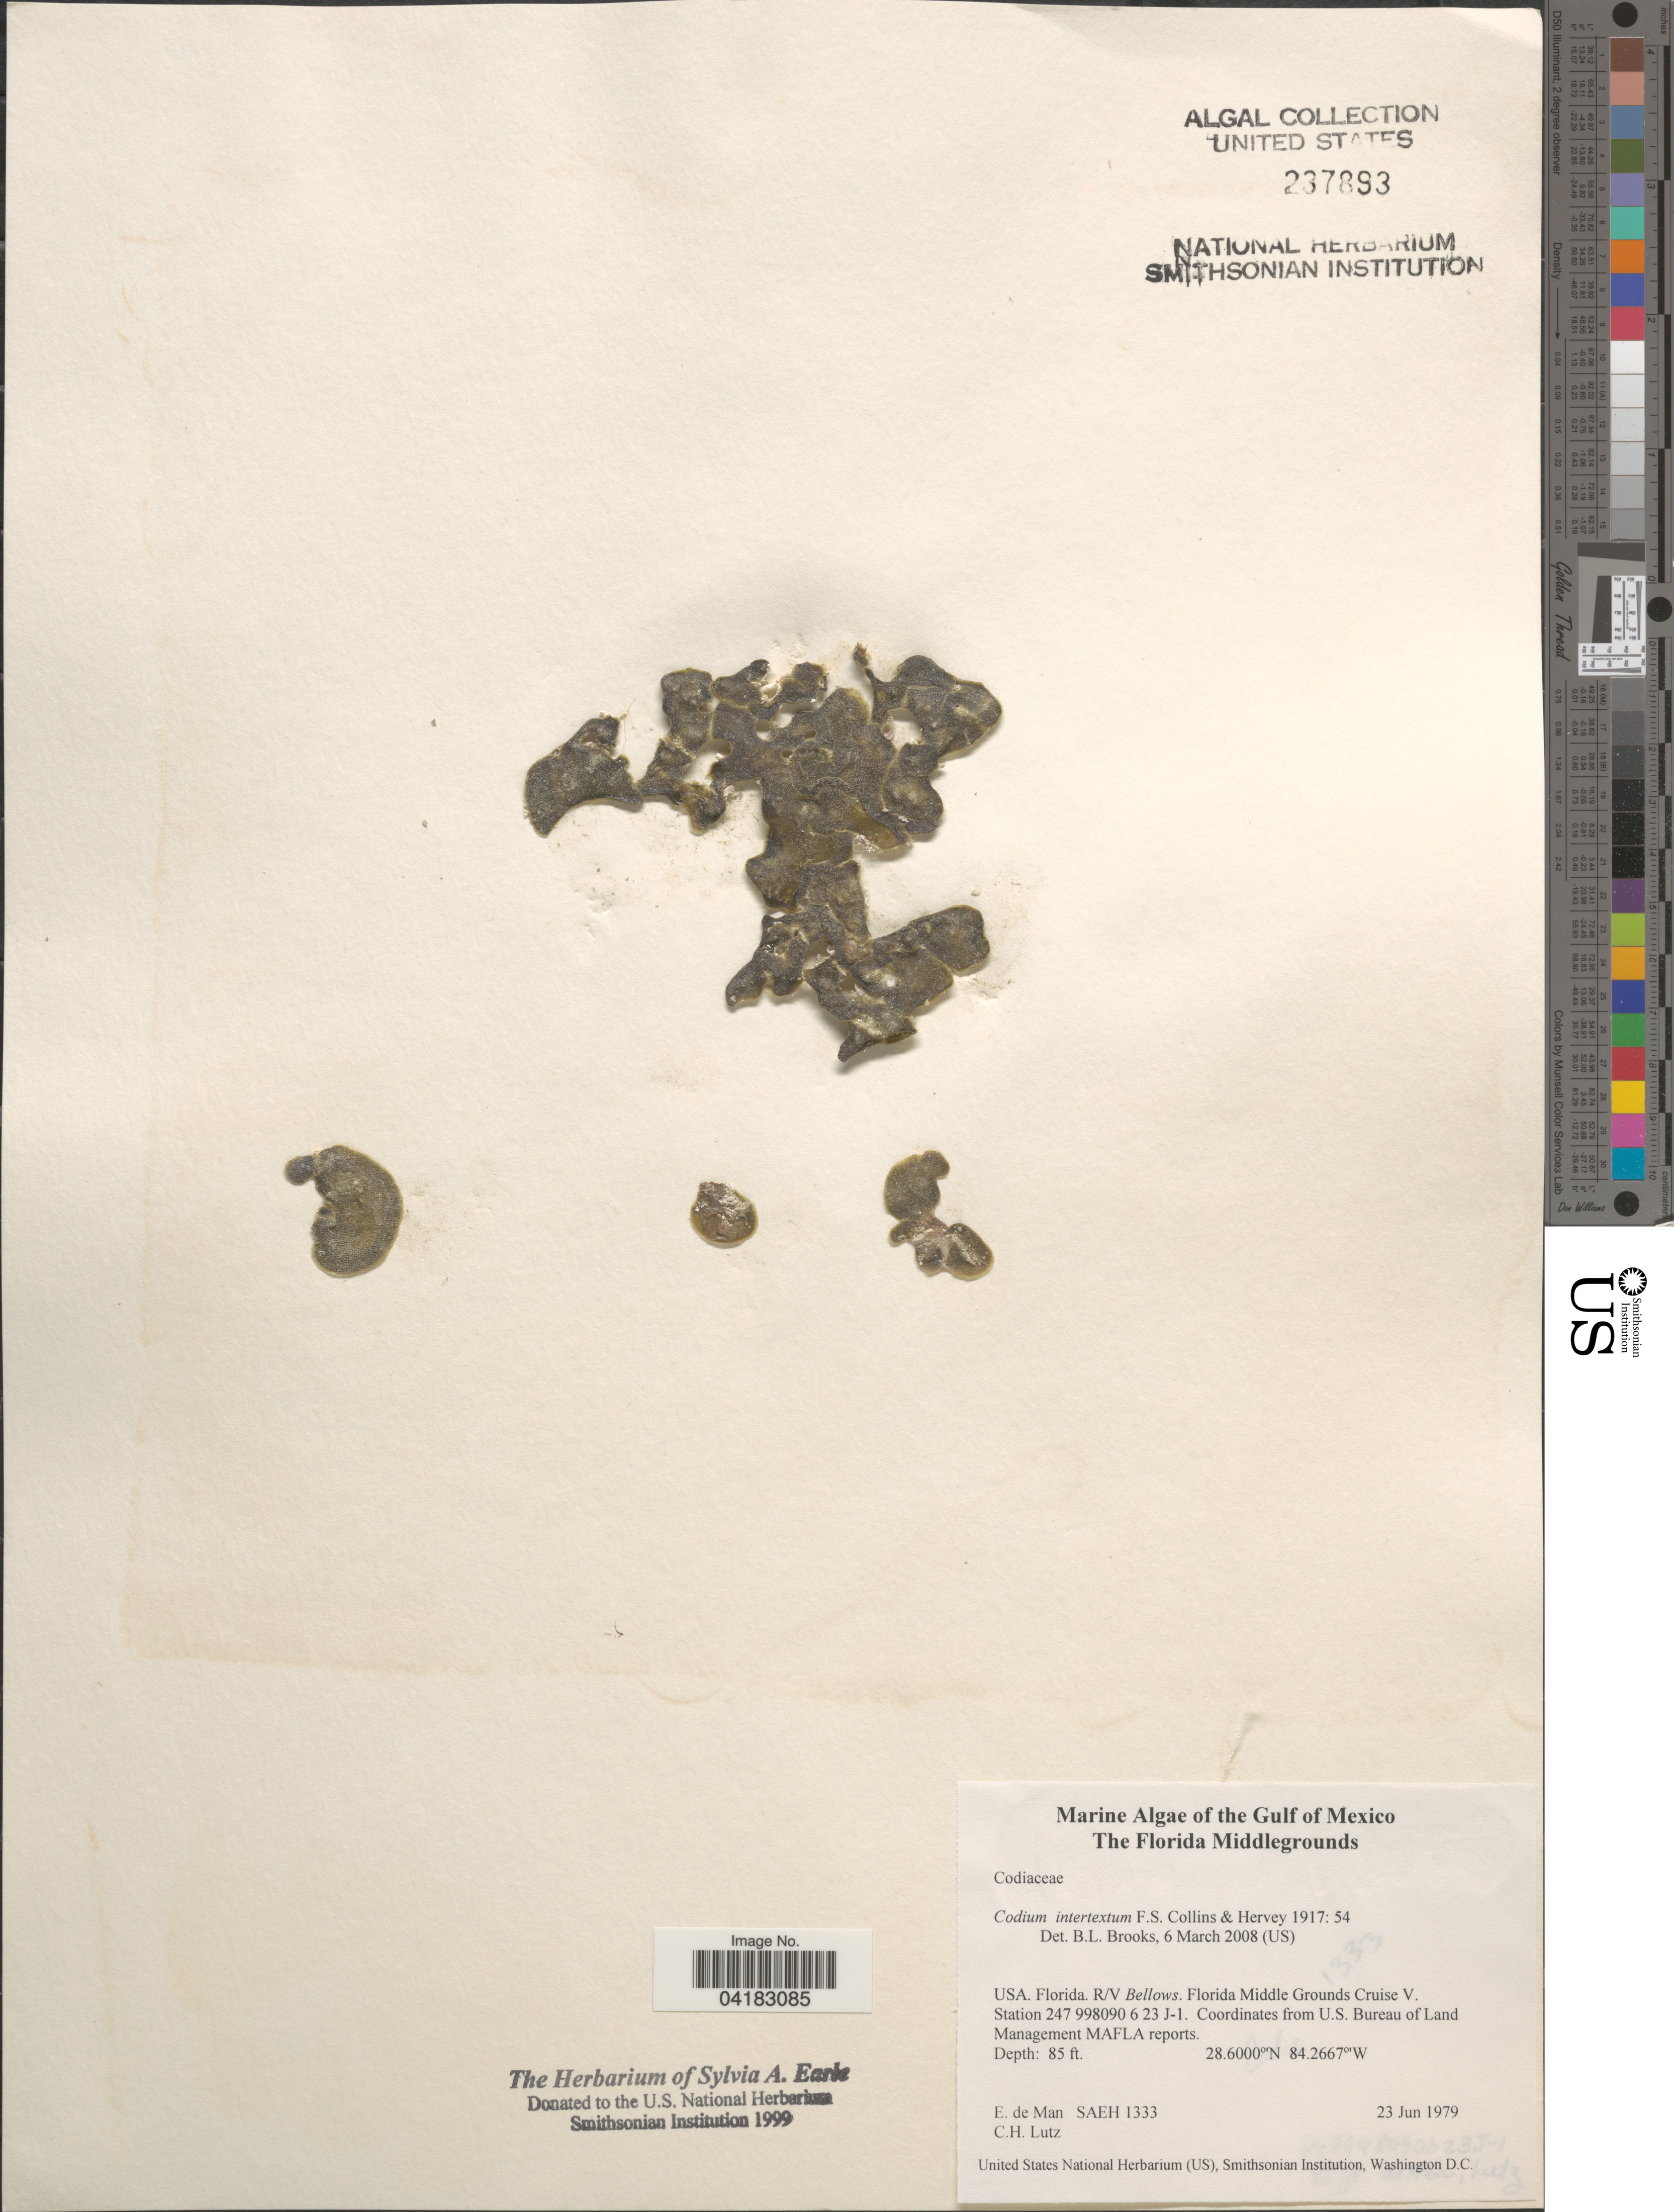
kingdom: Plantae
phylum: Chlorophyta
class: Ulvophyceae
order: Bryopsidales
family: Codiaceae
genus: Codium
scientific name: Codium intertextum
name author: Collins & Herv.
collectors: E. de Man & C. Lutz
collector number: SAEH1333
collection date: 1979-06-23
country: United States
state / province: Florida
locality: Gulf of Mexico. R/V Bellows. Florida Middle Grounds Cruise V. Station 247 998090 6 23 J-1.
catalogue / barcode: US 237893